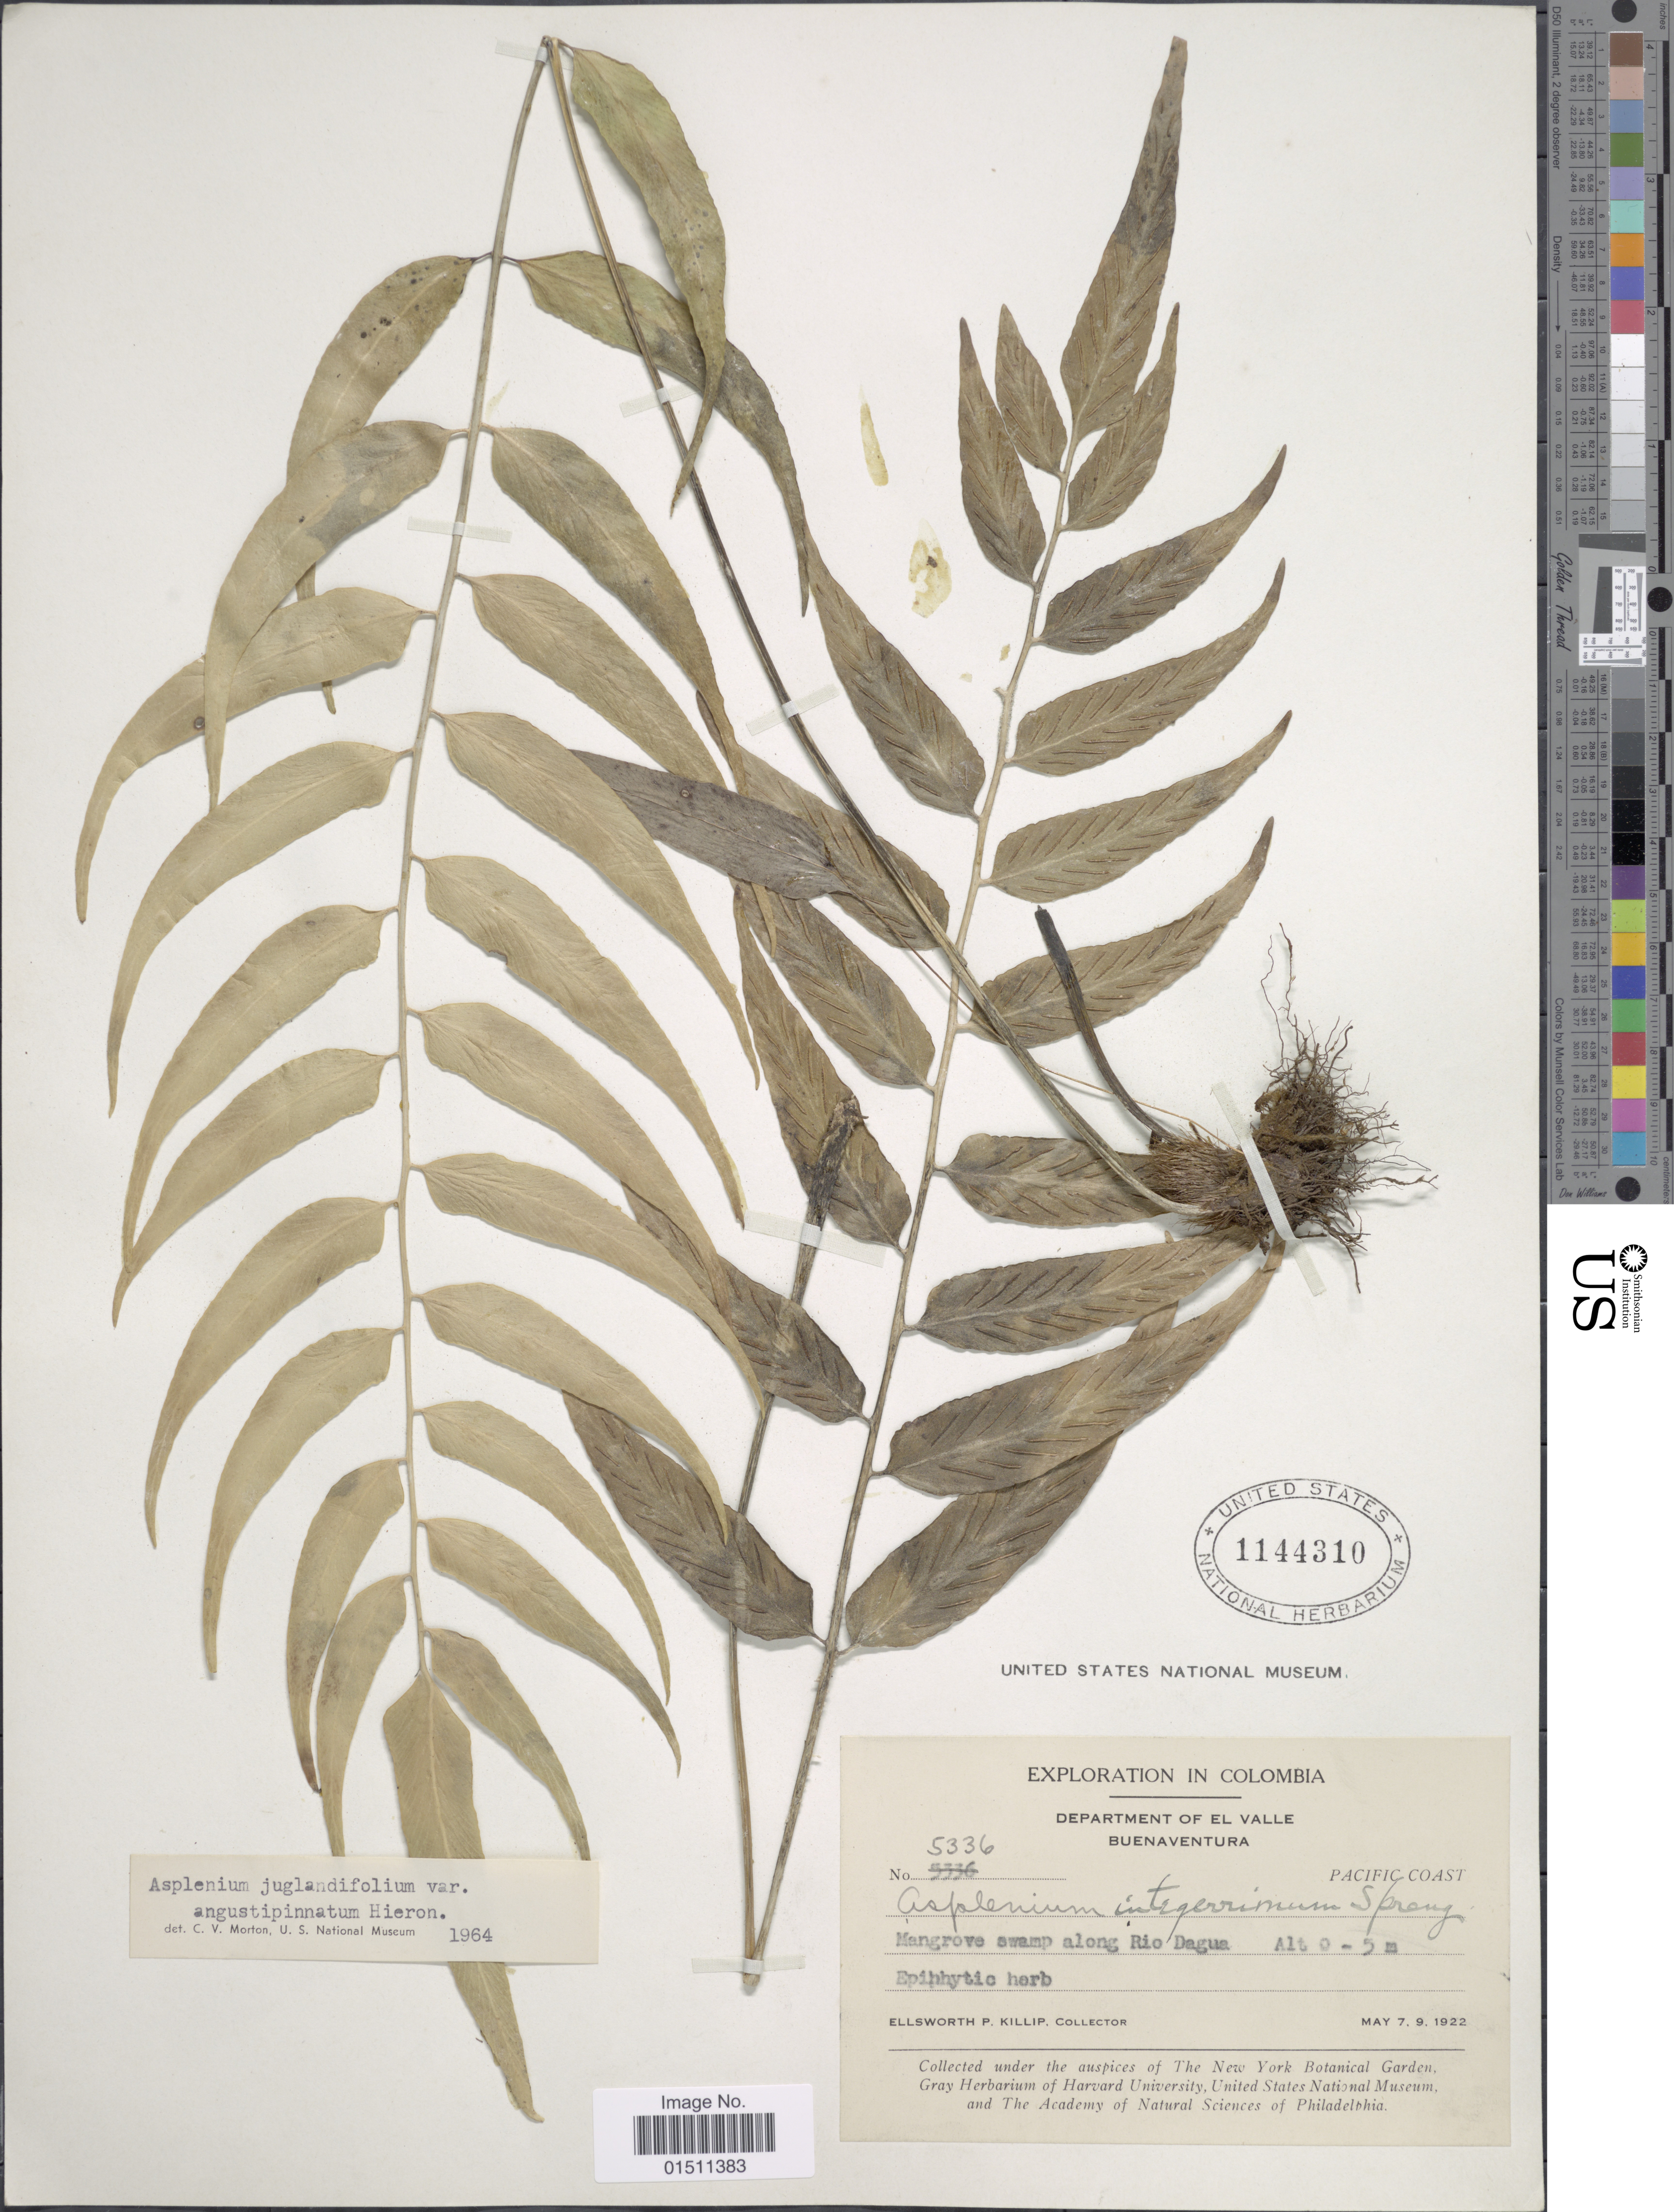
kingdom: Plantae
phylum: Tracheophyta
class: Polypodiopsida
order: Polypodiales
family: Aspleniaceae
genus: Asplenium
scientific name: Asplenium juglandifolium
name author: Lam.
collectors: E. P. Killip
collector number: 5336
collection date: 1922-05-07/1922-05-09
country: Colombia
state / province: Valle del Cauca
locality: Colombia, Department of El Valle, Buenaventura, Pacific Coast, Mangrove swamp along Rio Dagua.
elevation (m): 0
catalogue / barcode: US 1144310